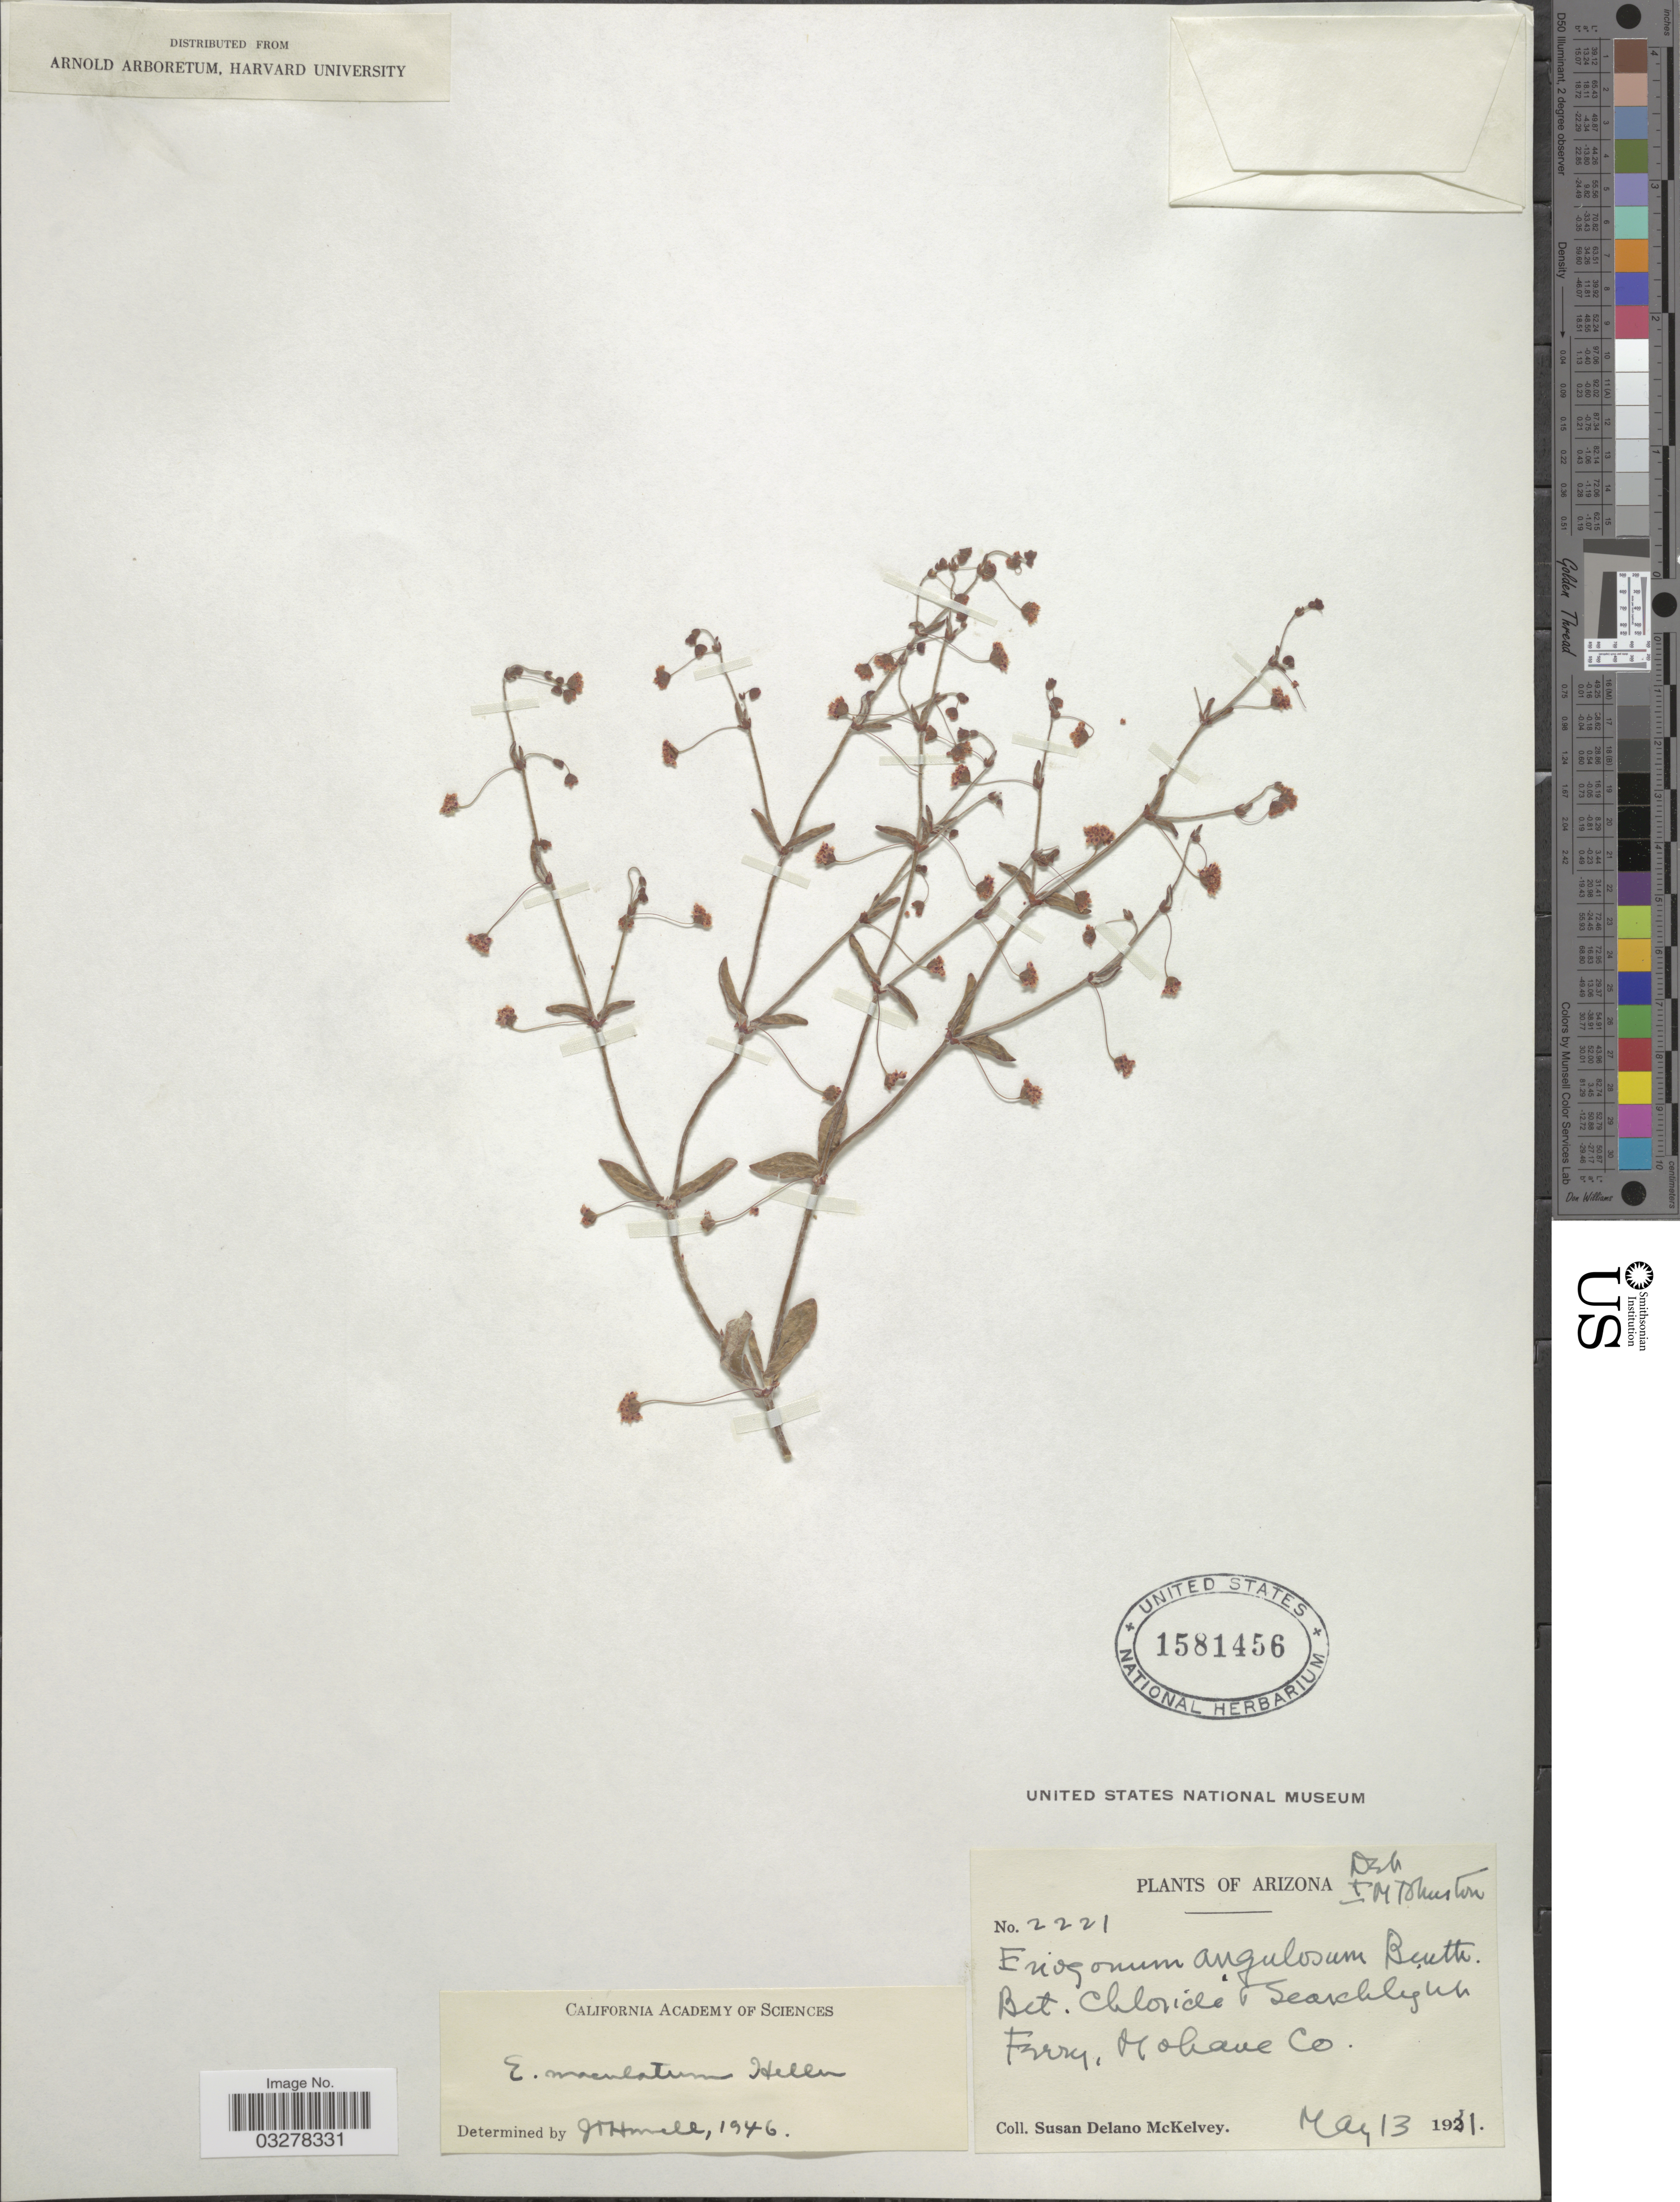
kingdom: Plantae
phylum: Tracheophyta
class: Magnoliopsida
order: Caryophyllales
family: Polygonaceae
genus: Eriogonum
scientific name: Eriogonum maculatum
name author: A. Heller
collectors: S. A. McKelvey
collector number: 2221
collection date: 1931-05-13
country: United States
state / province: Arizona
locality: Bet. Chloride & Searchlight. Ferry, Mohave Co.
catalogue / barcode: US 1581456